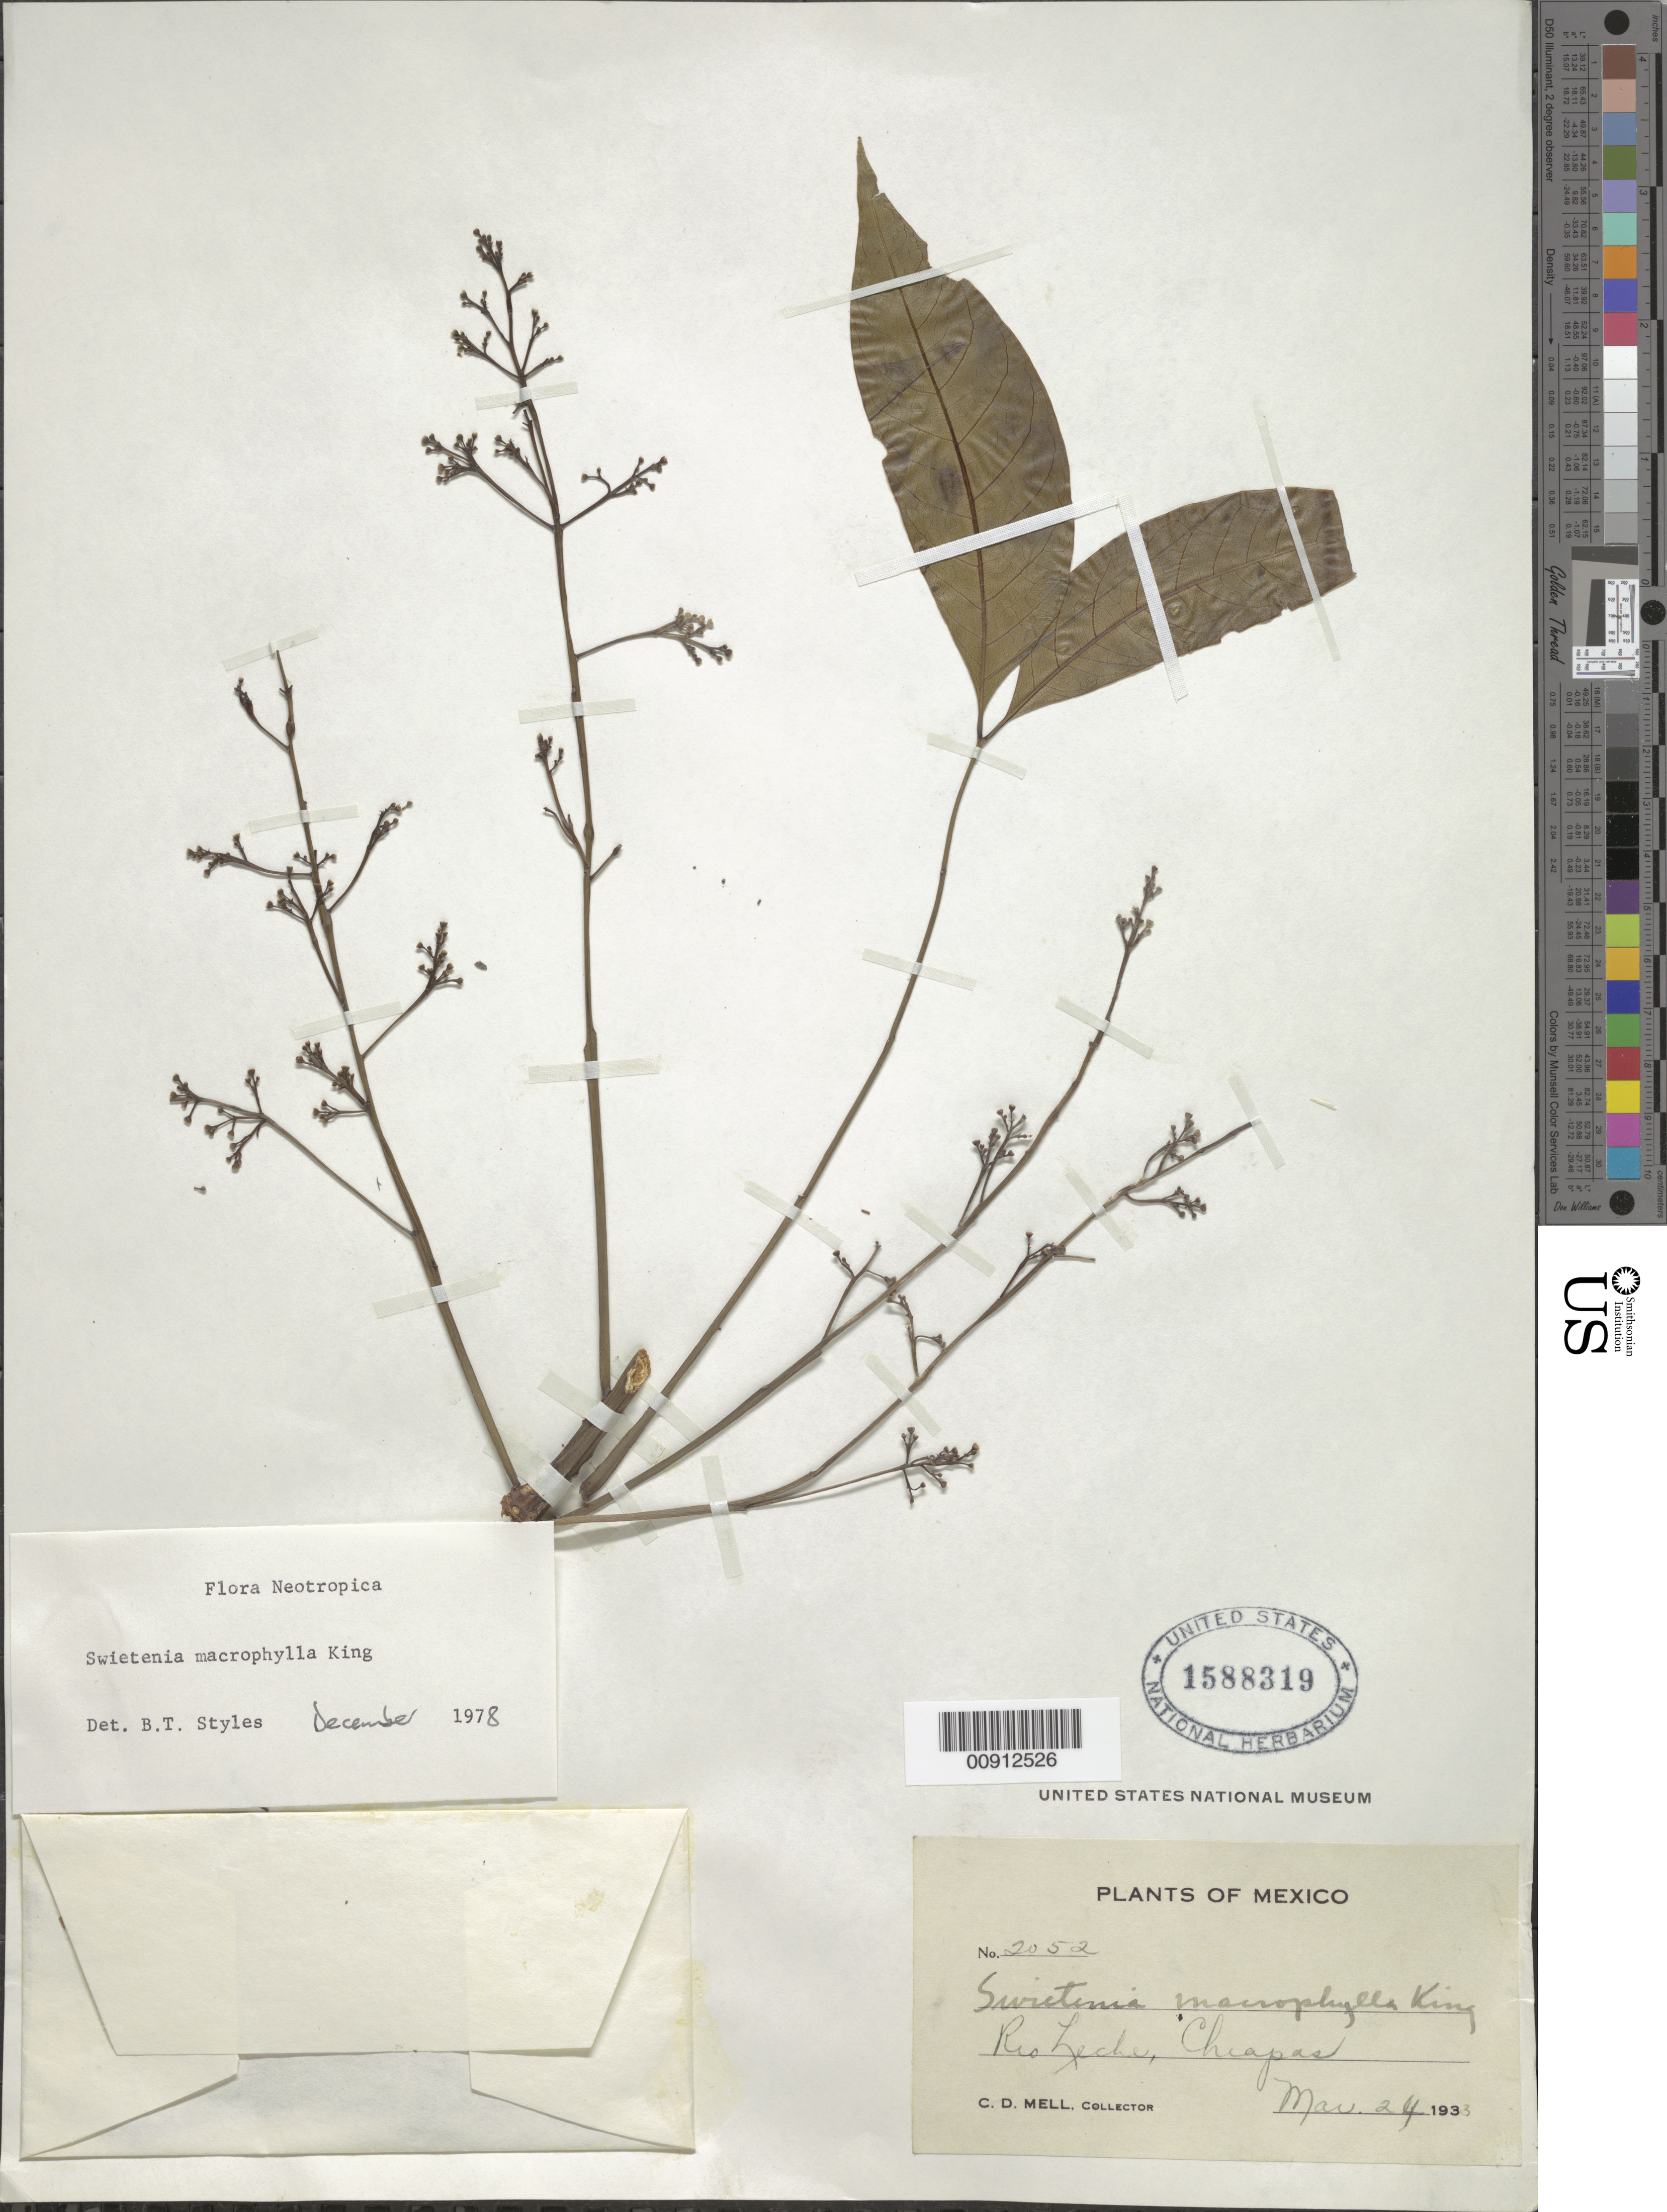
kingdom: Plantae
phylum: Tracheophyta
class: Magnoliopsida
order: Sapindales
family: Meliaceae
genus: Swietenia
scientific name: Swietenia macrophylla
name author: King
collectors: C. D. Mell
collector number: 2052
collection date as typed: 24 Mar 1933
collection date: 1933-03-24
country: Mexico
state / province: Chiapas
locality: Río Leche, Chiapas.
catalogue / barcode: US 1588319